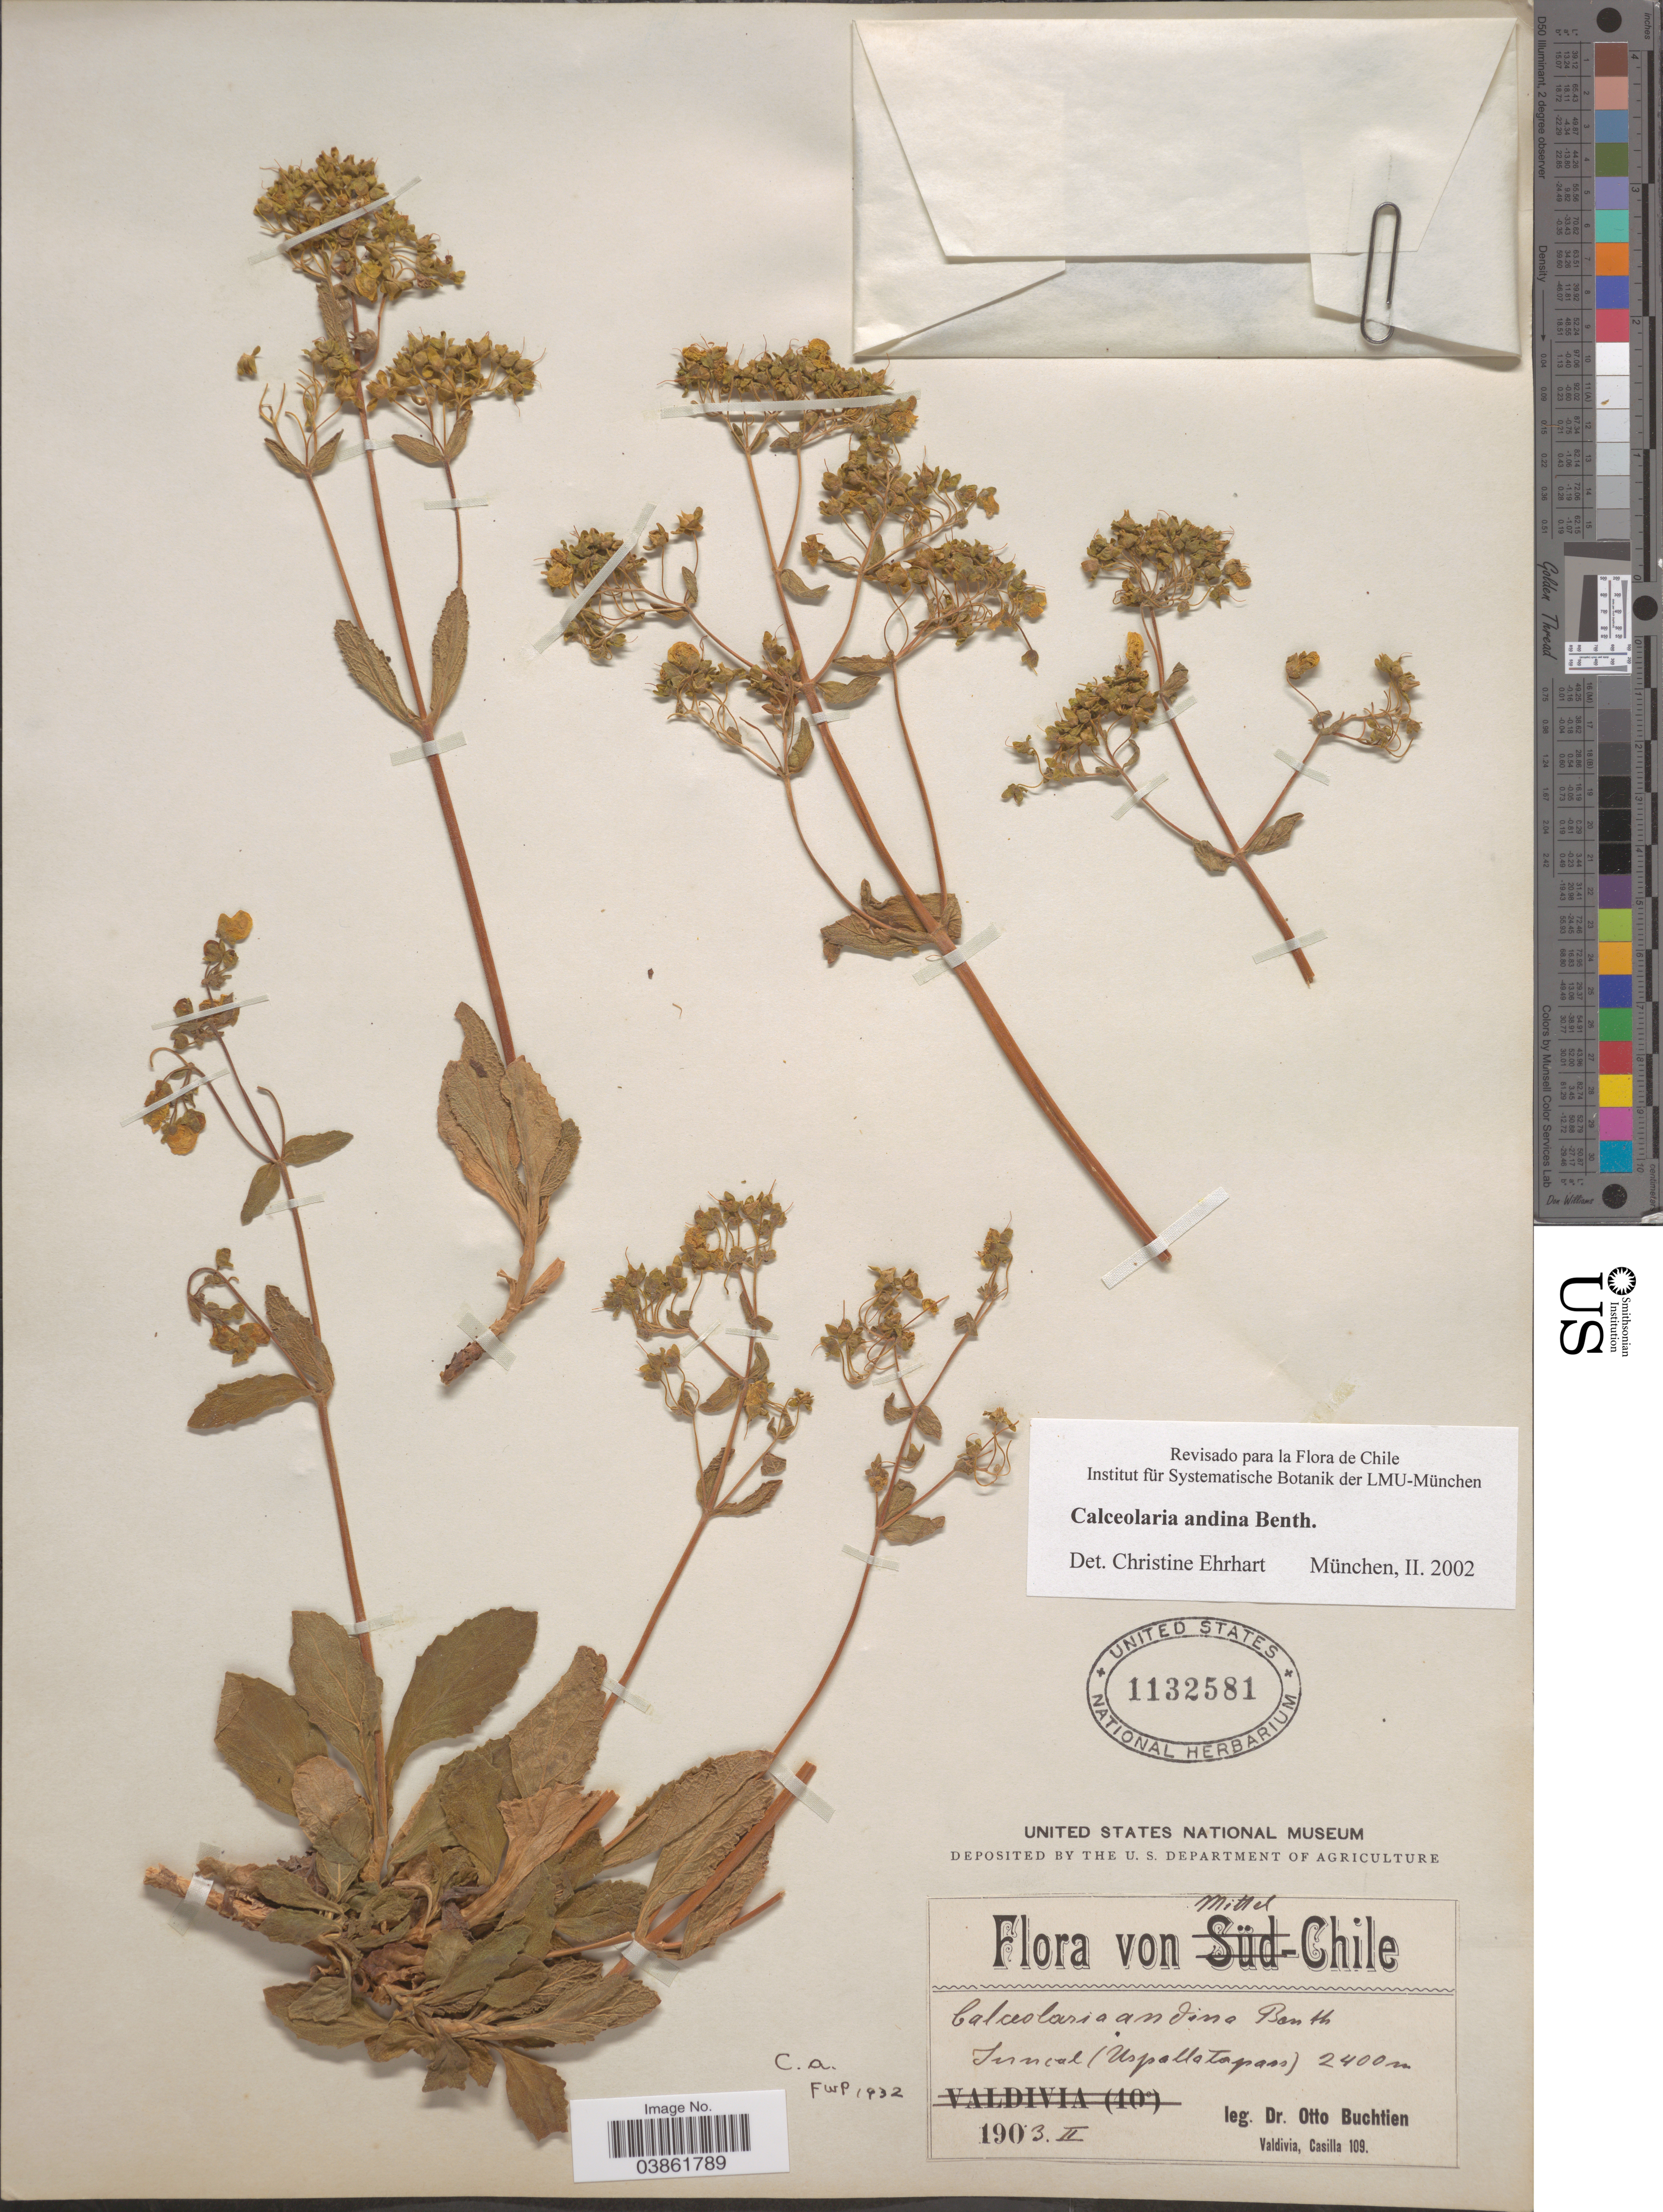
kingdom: Plantae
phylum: Tracheophyta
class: Magnoliopsida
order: Lamiales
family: Calceolariaceae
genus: Calceolaria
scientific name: Calceolaria andina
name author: Benth.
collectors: O. Buchtien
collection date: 1903-02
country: Chile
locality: Mittel Chile. Juncal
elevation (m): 2400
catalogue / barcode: US 1132581